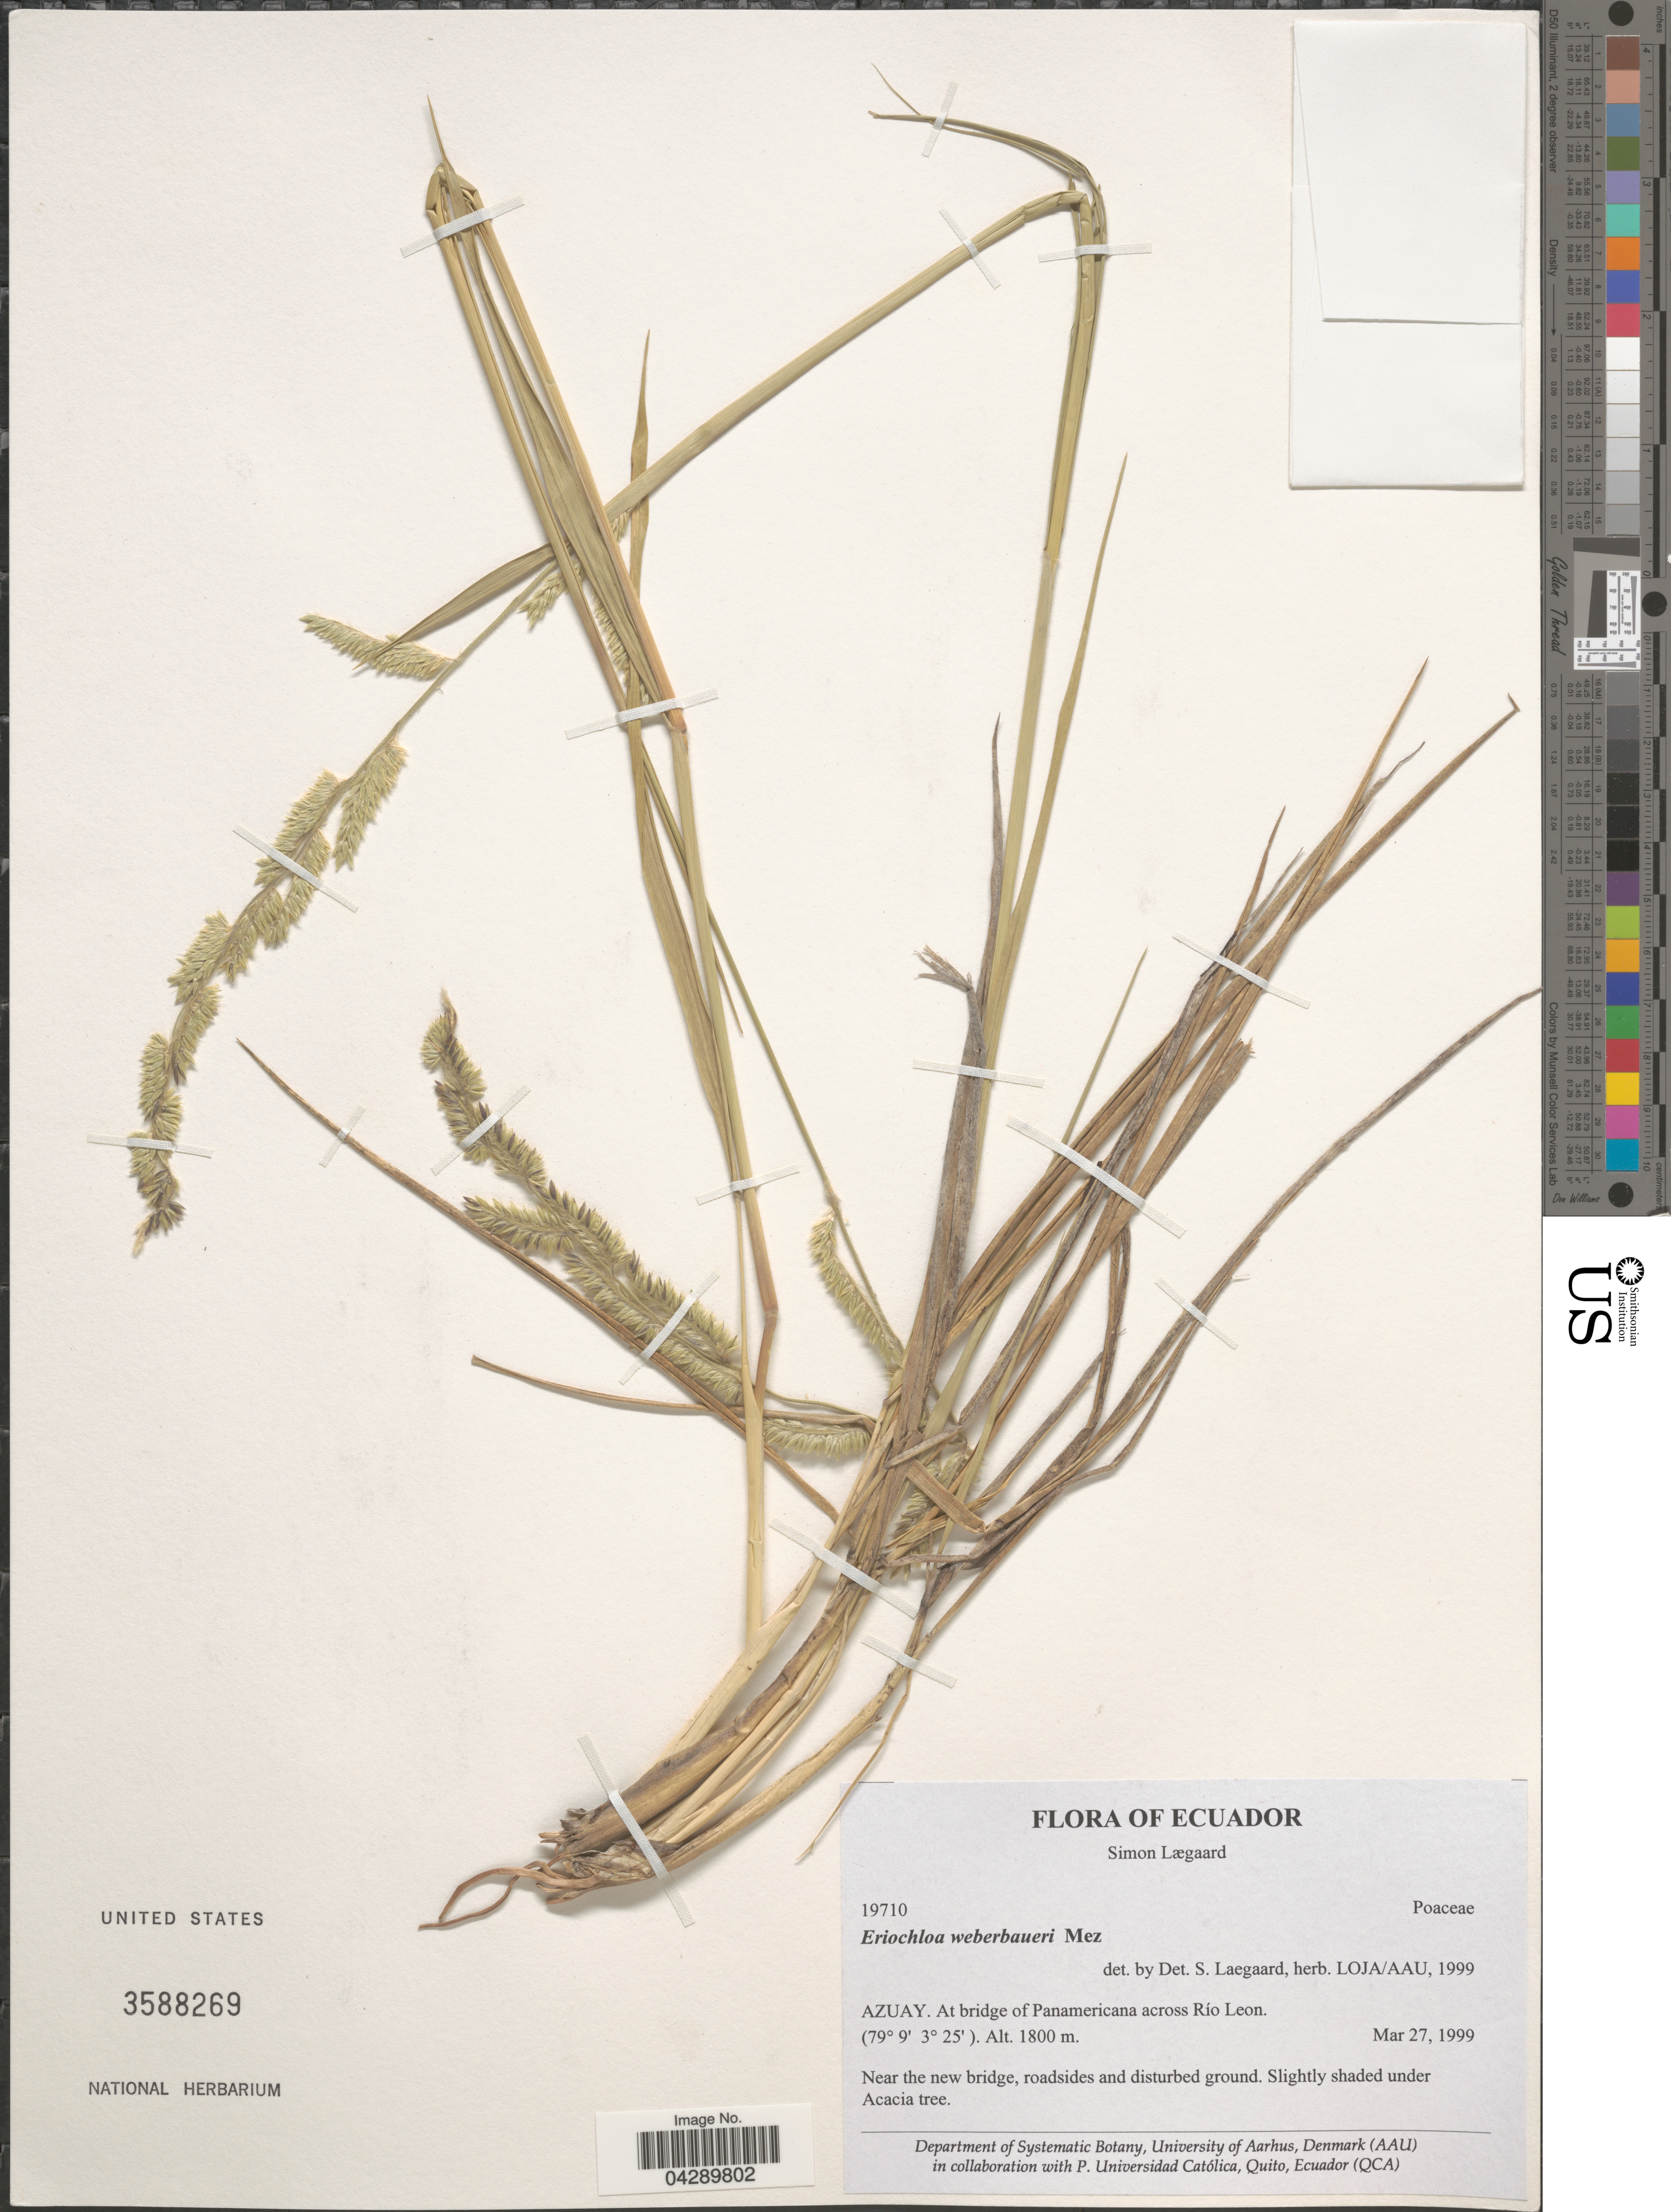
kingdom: Plantae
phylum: Tracheophyta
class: Liliopsida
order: Poales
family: Poaceae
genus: Eriochloa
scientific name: Eriochloa weberbaueri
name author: Mez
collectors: S. Lægaard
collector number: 19710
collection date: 1999-03-27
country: Ecuador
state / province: Azuay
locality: At bridge of Panamericana across Río Leon. Near the new bridge, roadsides and disturbed ground. Slightly shaded under Acacia tree.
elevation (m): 1800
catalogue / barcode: US 3588269